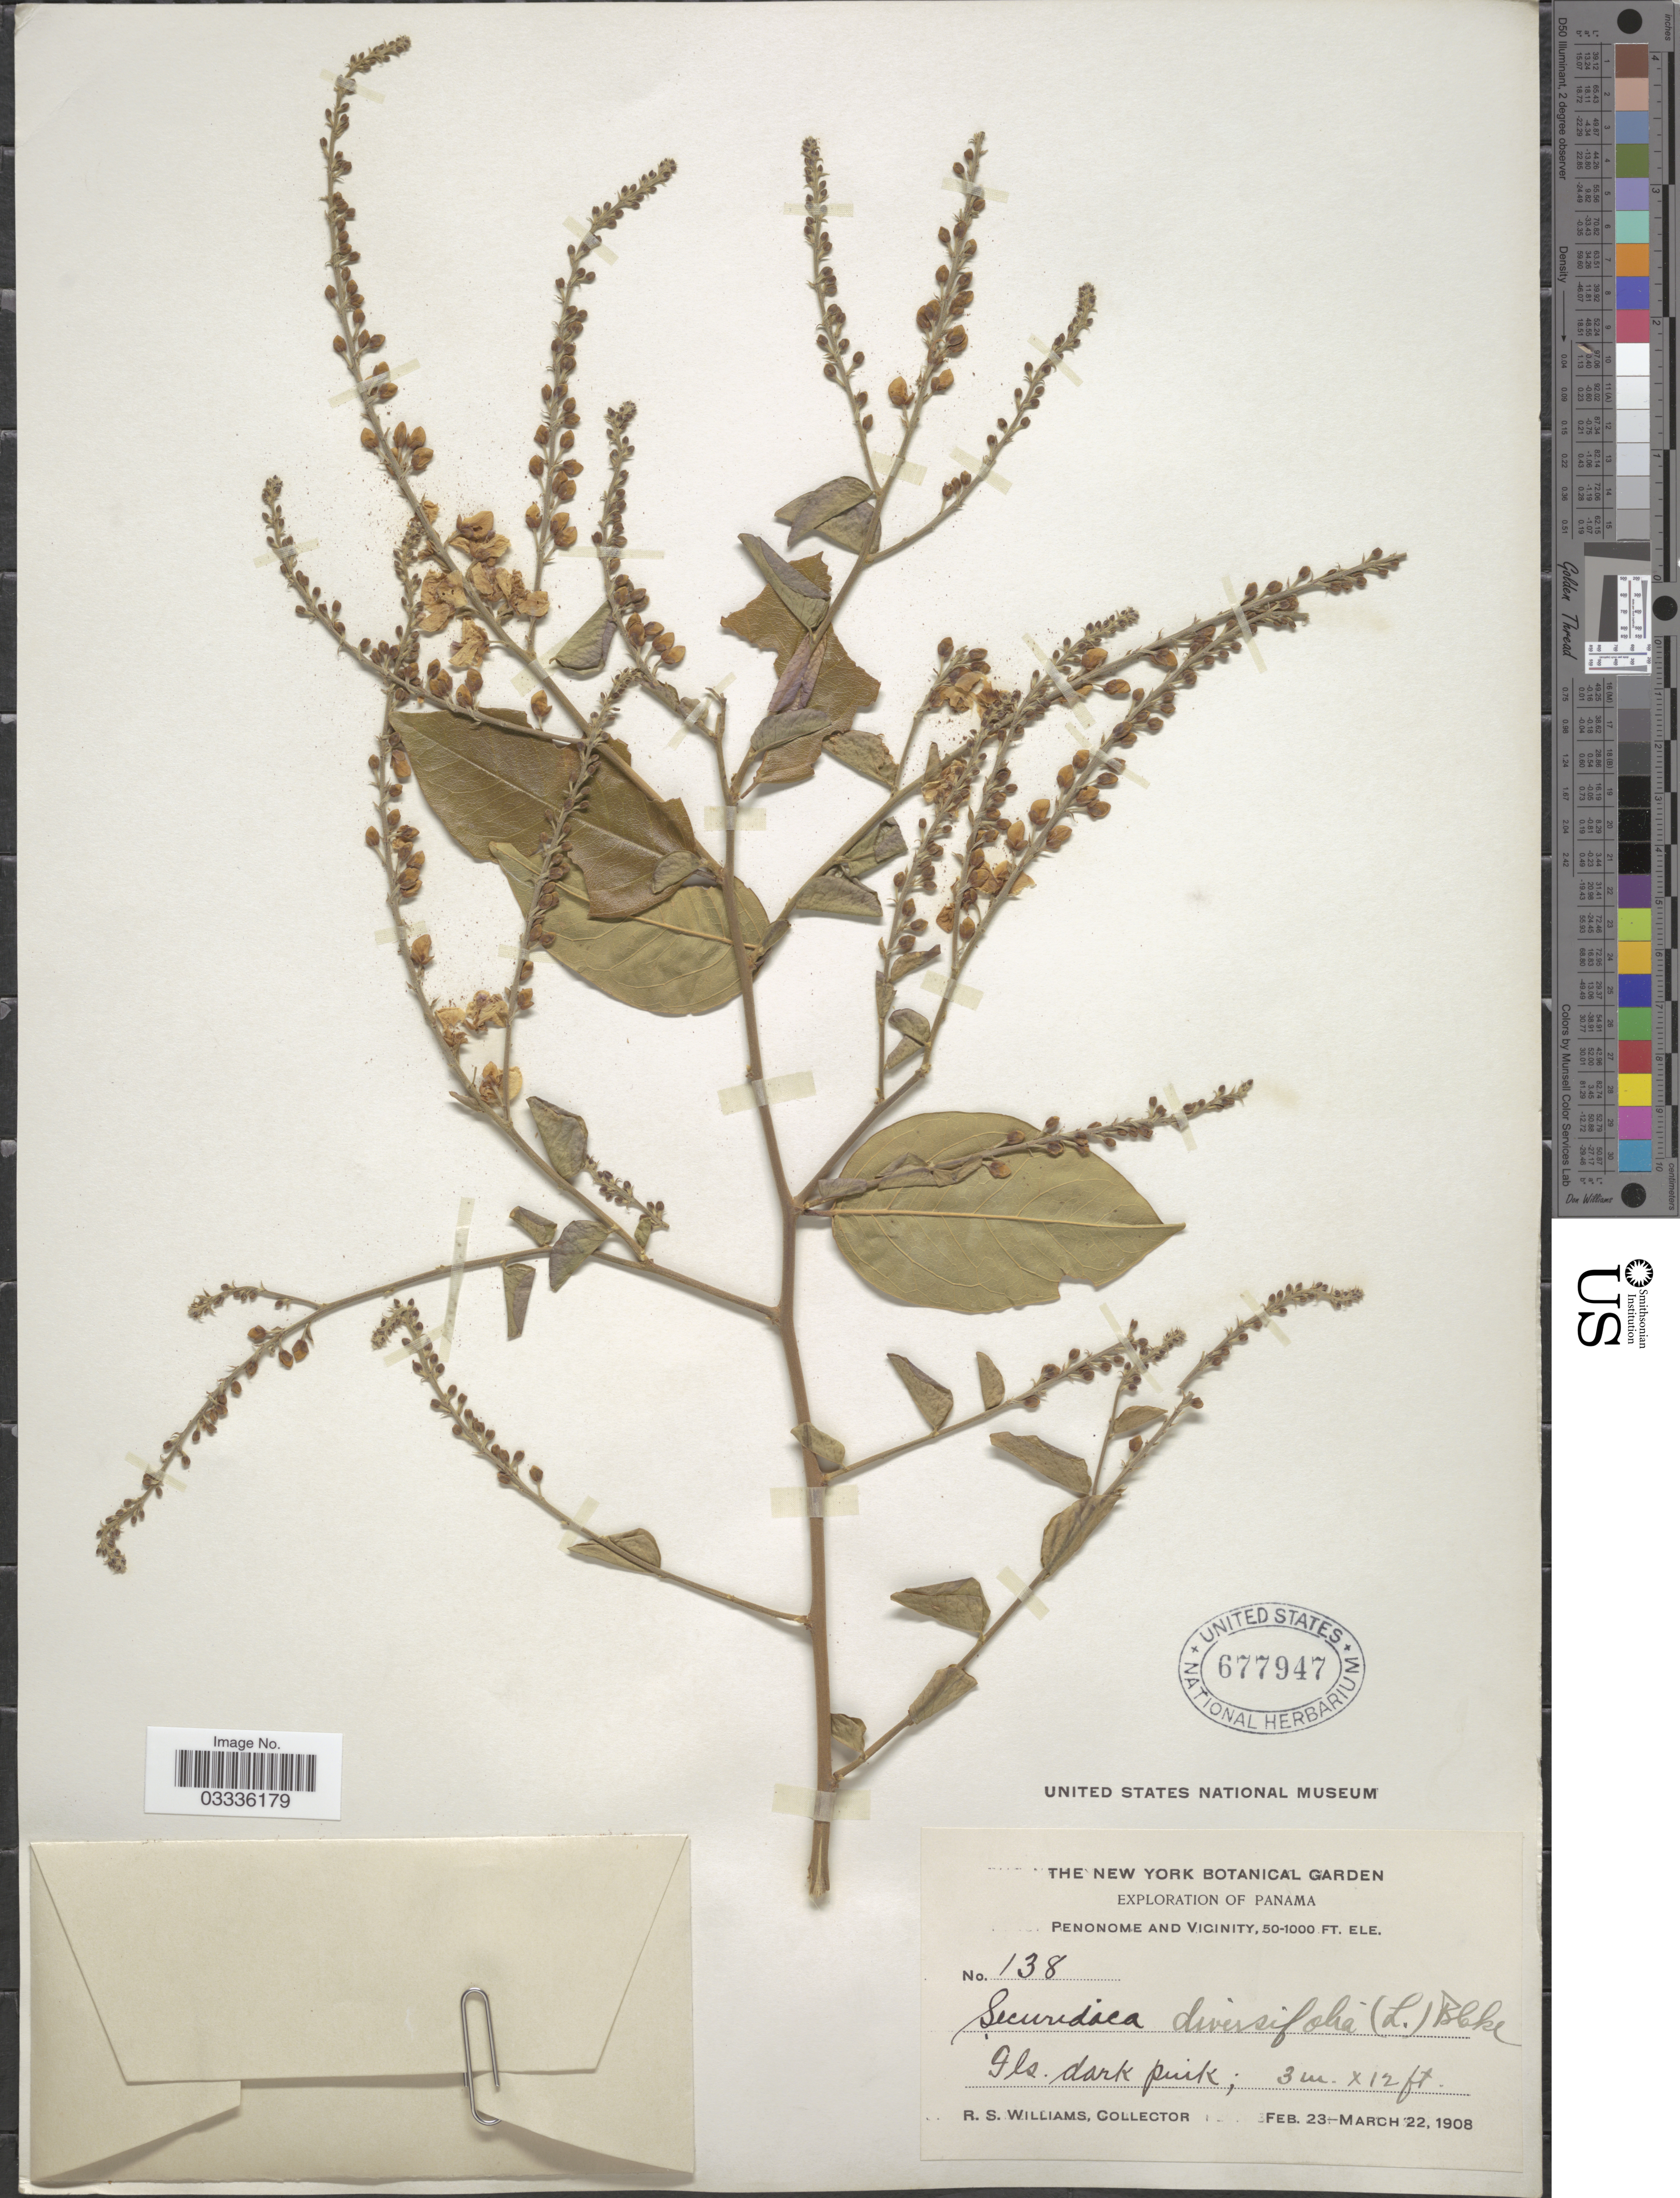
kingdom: Plantae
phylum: Tracheophyta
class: Magnoliopsida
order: Fabales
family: Polygalaceae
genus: Securidaca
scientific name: Securidaca diversifolia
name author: (L.) S.F. Blake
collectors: R. S. Williams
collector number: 138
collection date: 1908-02-23/1908-03-22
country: Panama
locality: Penonome and vicinity.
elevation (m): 15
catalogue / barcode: US 677947